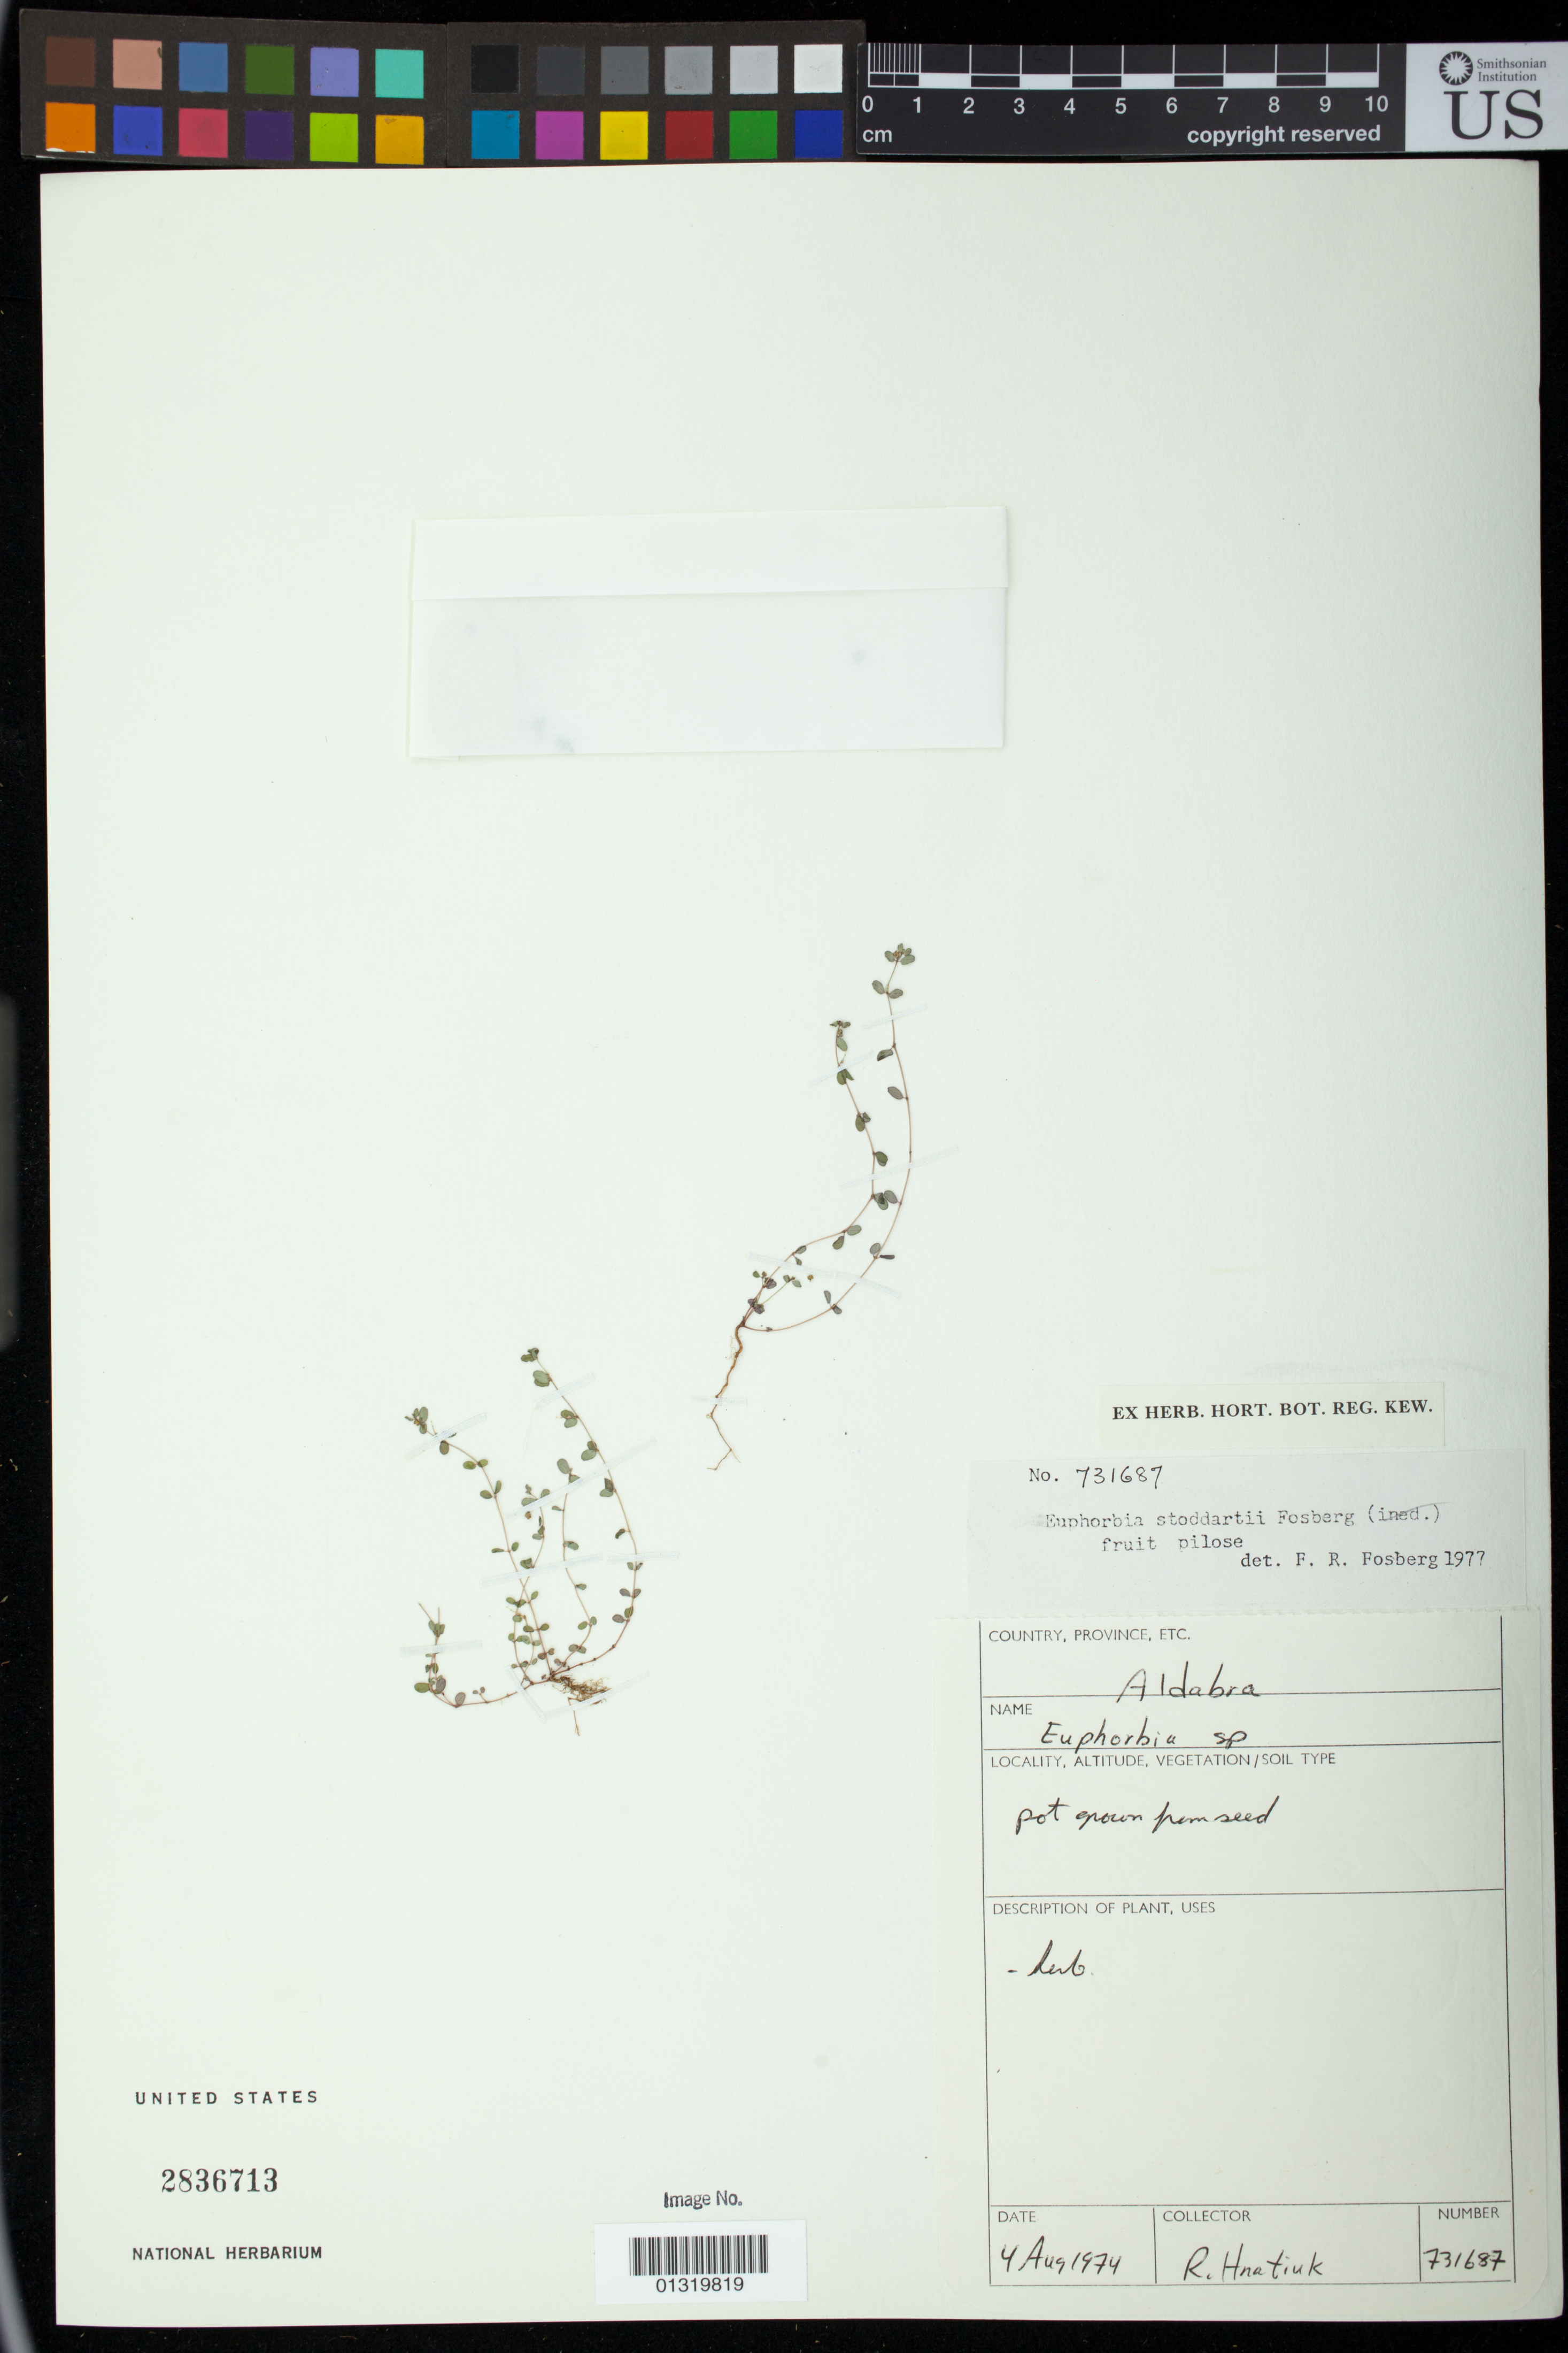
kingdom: Plantae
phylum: Tracheophyta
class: Magnoliopsida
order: Malpighiales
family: Euphorbiaceae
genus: Chamaesyce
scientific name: Chamaesyce stoddartii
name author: (Fosberg) Soják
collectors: R. Hnatiuk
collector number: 731687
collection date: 1974-08-04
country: Seychelles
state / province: Outer Islands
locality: Aldabra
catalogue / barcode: US 2836713